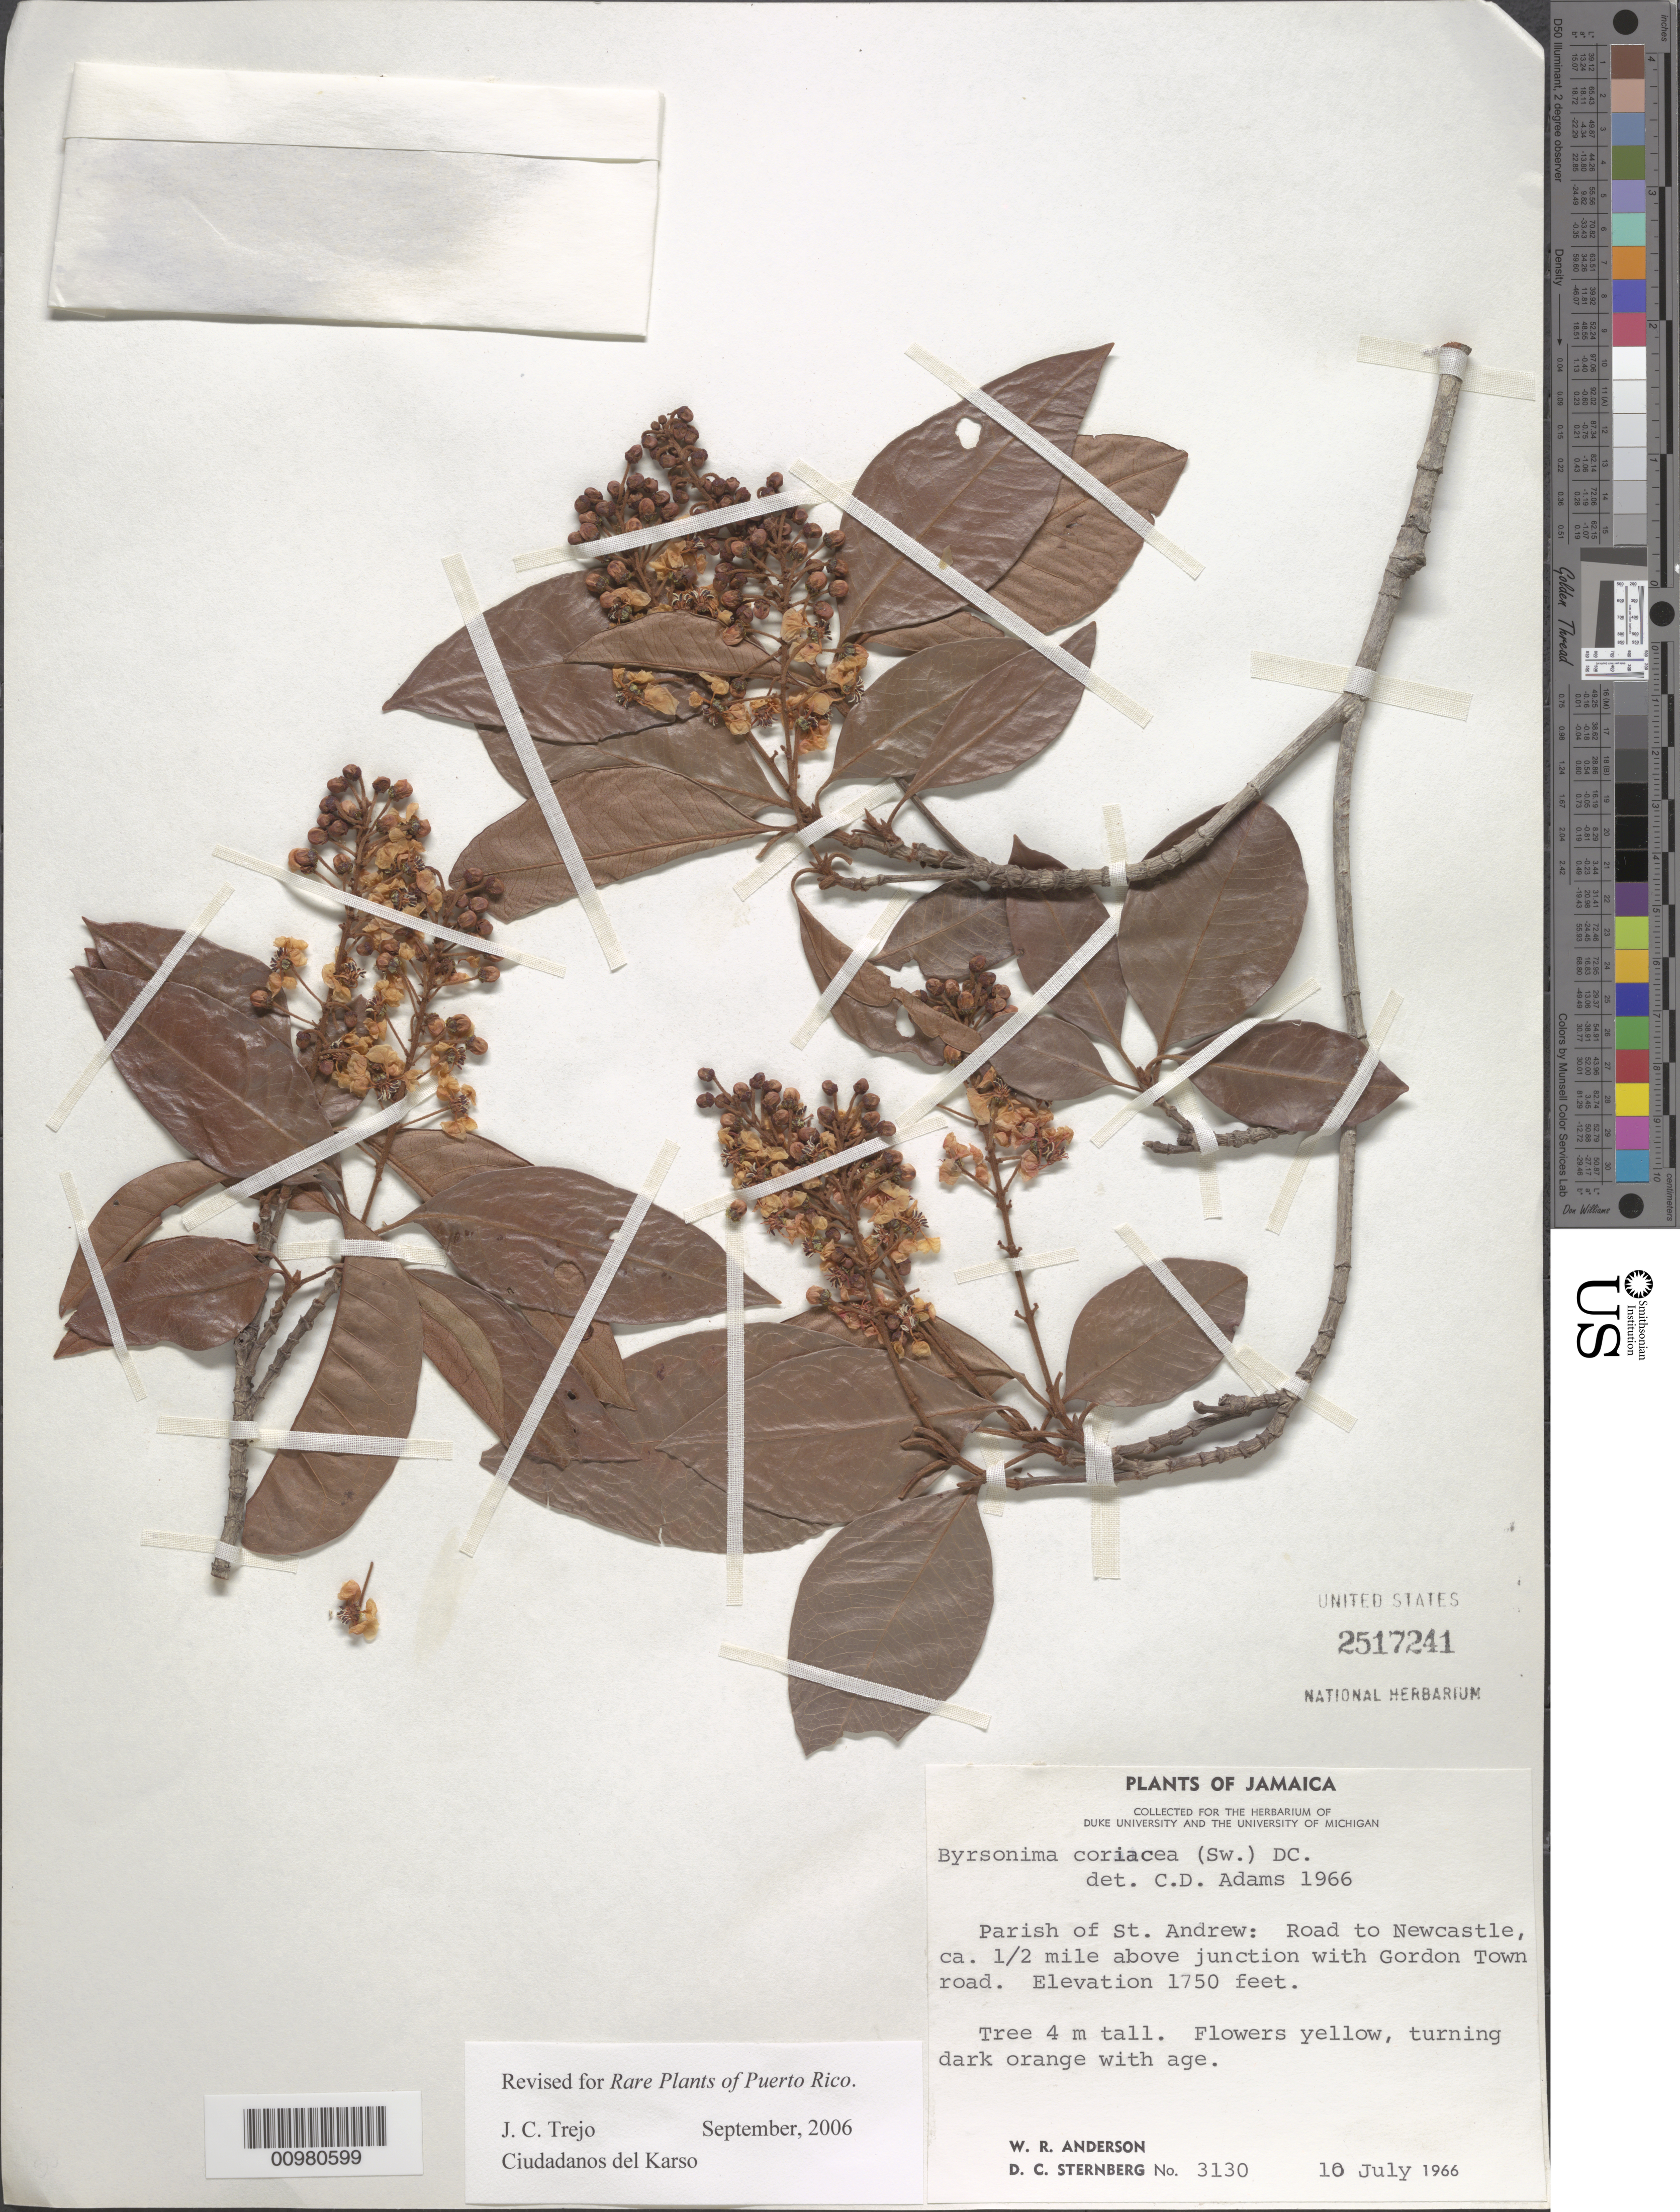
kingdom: Plantae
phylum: Tracheophyta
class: Magnoliopsida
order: Malpighiales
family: Malpighiaceae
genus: Byrsonima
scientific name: Byrsonima crassifolia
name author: (L.) Kunth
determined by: Trejo-Torres, J. C.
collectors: W. R. Anderson & D. Sternberg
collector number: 3130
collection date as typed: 10 Jul 1966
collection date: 1966-07-10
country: Jamaica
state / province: Saint Andrew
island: Jamaica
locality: Road to Newcastle, ca. 1.2 mi. above junction with Gordon Town Road.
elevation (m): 533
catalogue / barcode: US 2517241